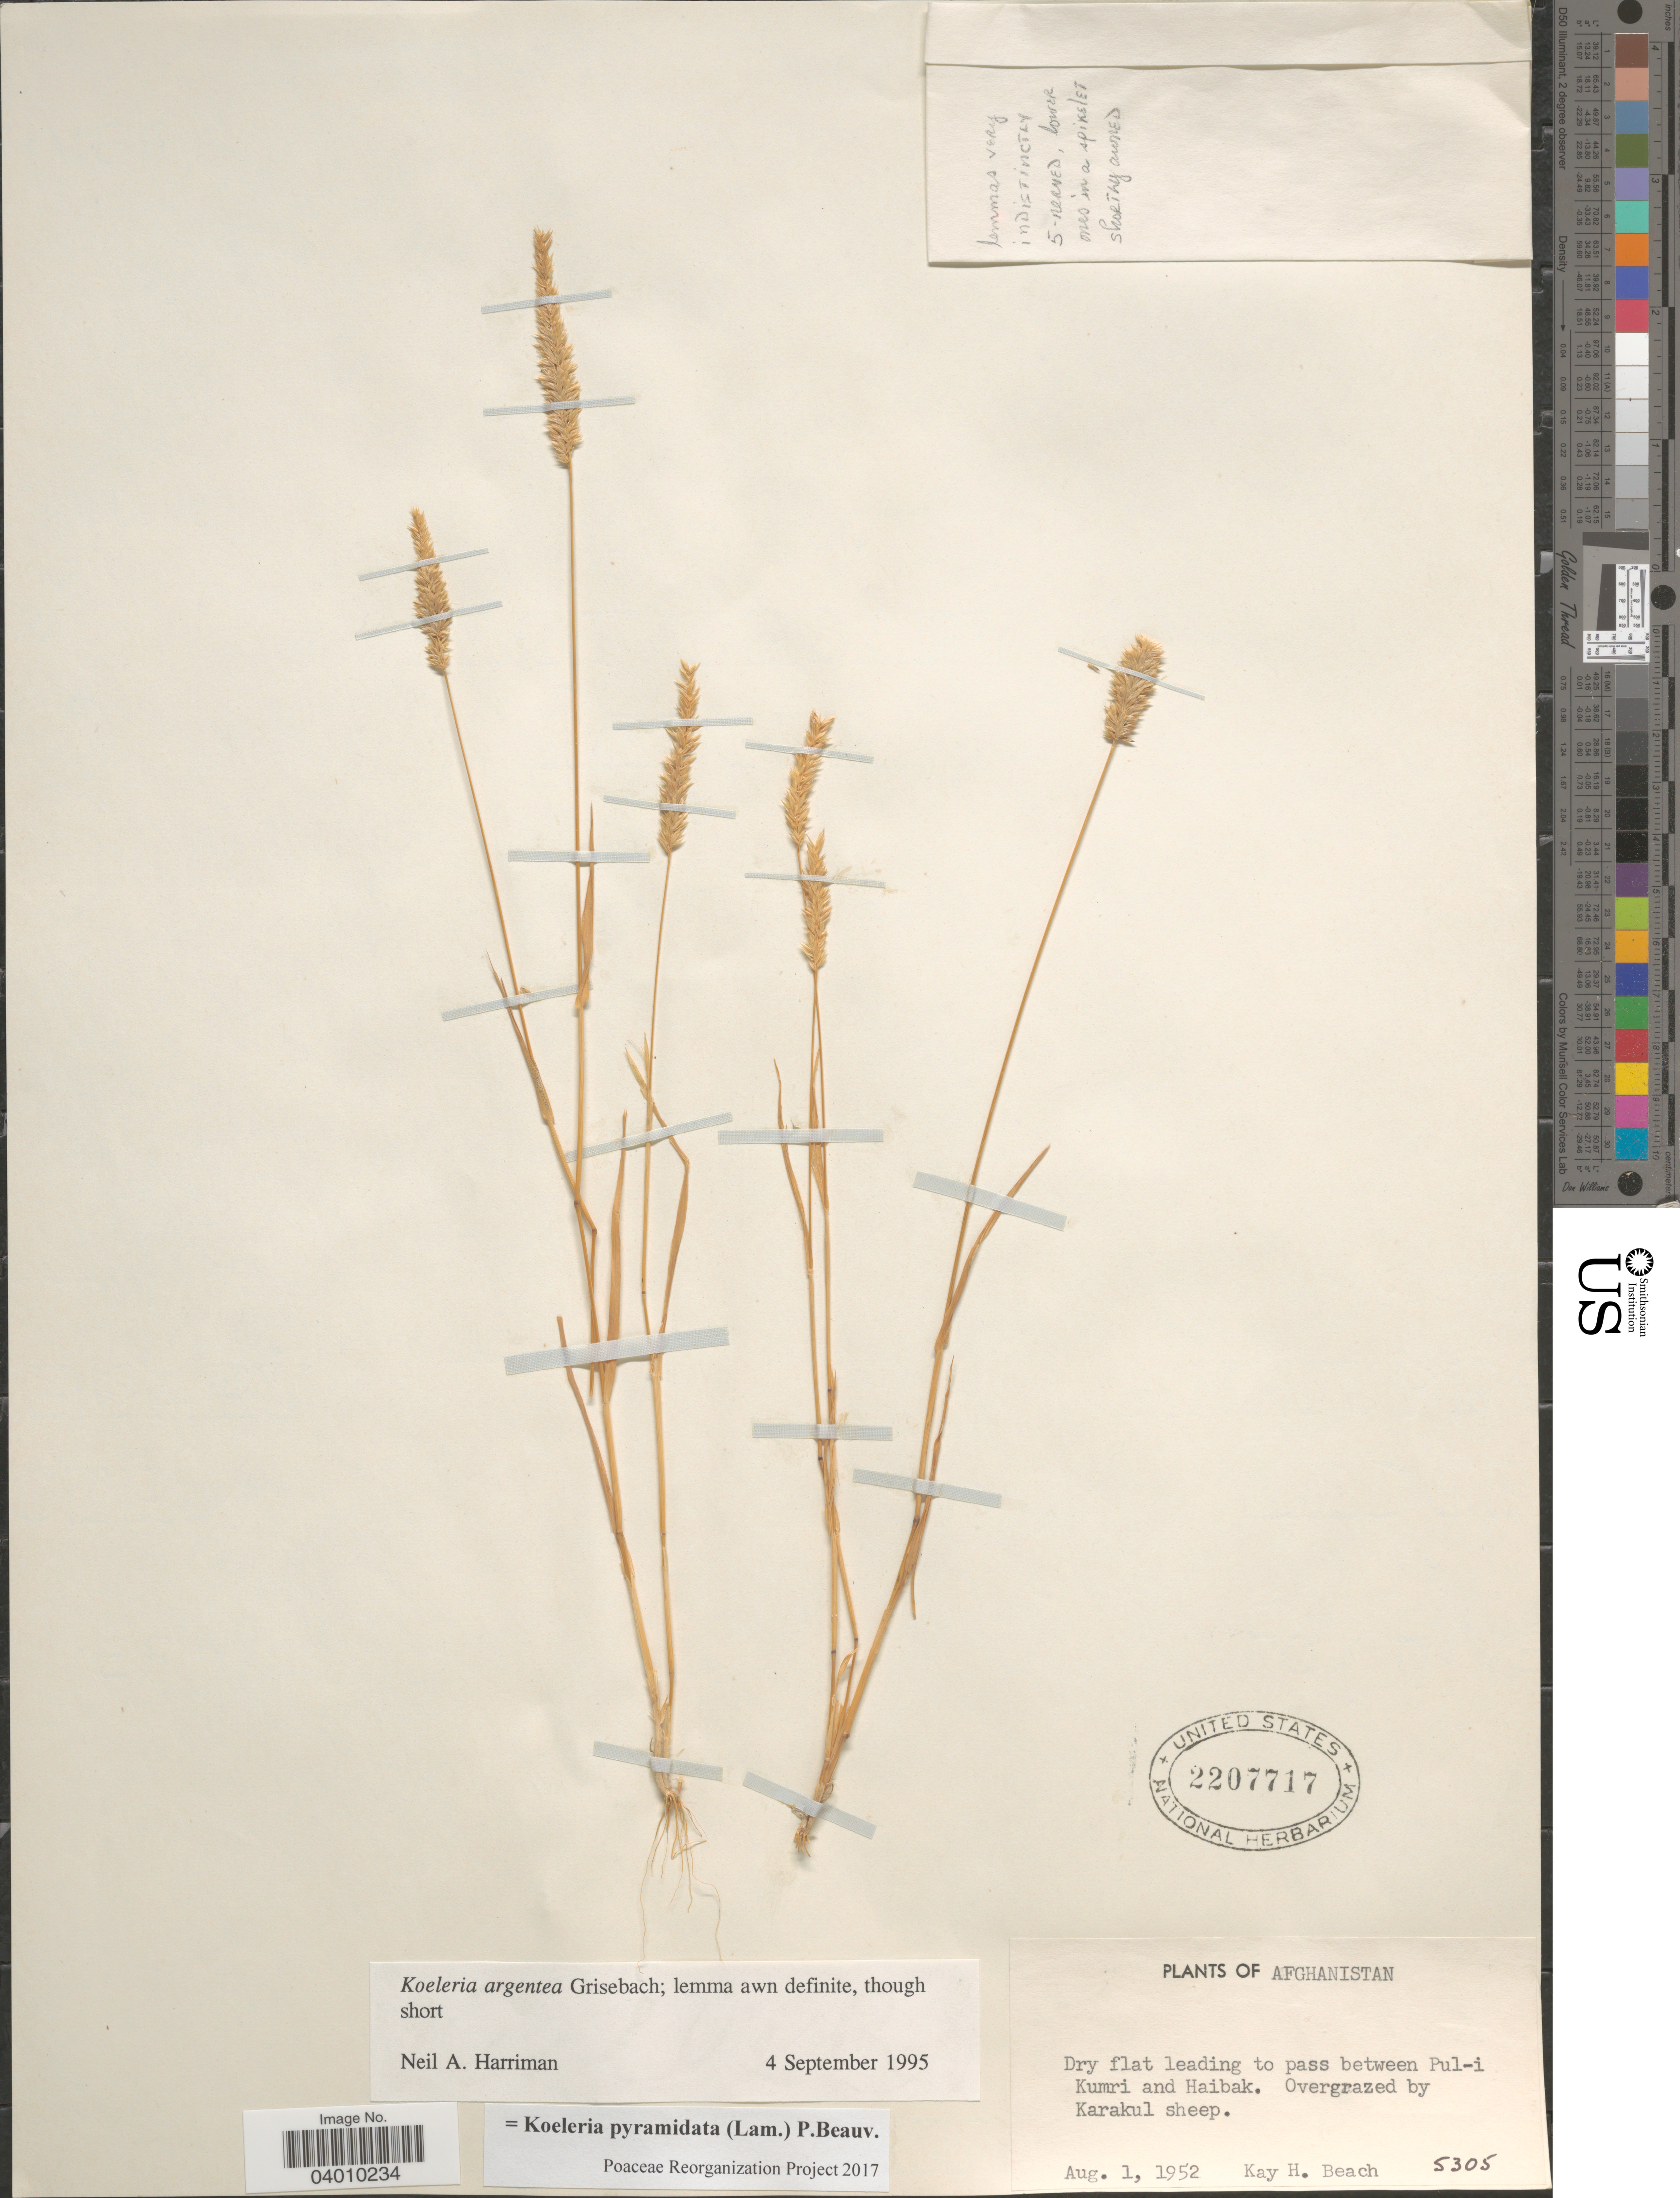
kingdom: Plantae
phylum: Tracheophyta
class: Liliopsida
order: Poales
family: Poaceae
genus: Koeleria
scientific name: Koeleria pyramidata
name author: (Lam.) P. Beauv.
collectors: K. H. Beach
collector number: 5305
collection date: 1952-08-01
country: Afghanistan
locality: Dry flat leading to pass between Pul-i Kumri and Haibak.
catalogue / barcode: US 2207717